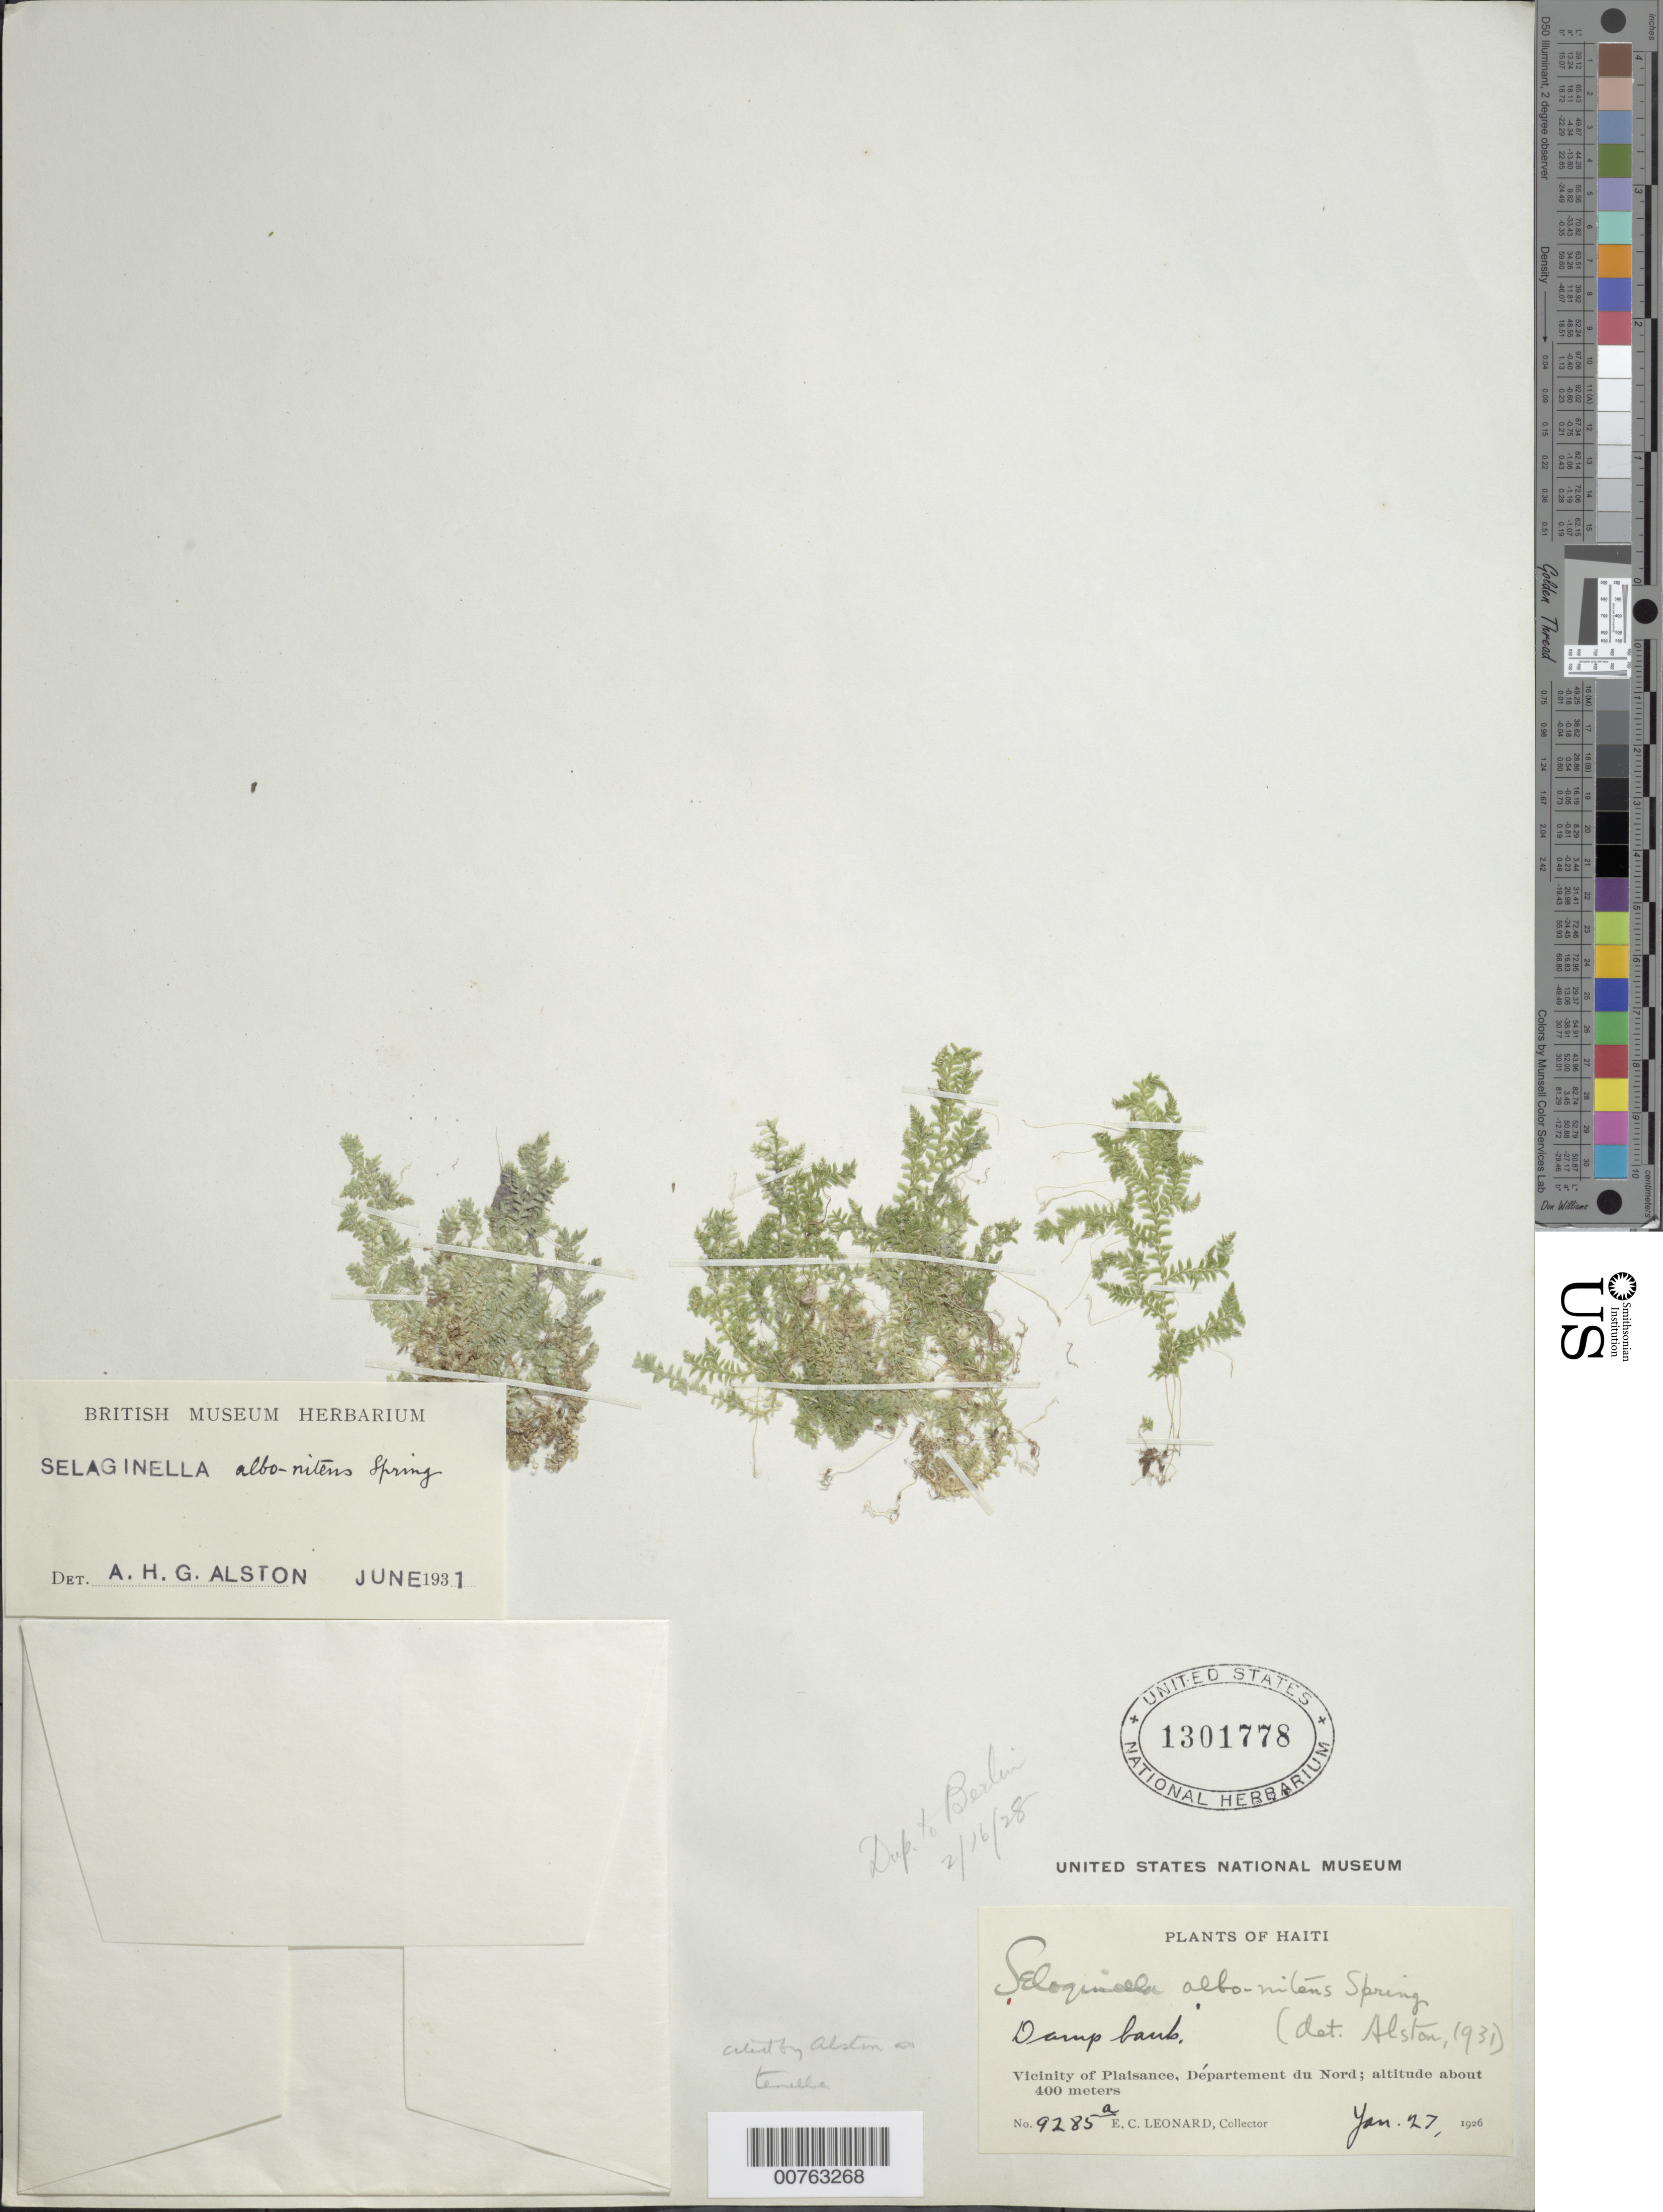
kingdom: Plantae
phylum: Tracheophyta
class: Lycopodiopsida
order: Selaginellales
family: Selaginellaceae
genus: Selaginella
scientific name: Selaginella tenella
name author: (P. Beauv.) Spring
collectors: E. C. Leonard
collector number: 9285a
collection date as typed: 27 Jan 1926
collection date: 1926-01-27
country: Haiti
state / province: Nord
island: Hispaniola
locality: Vicinity of Plaisance, Departement du Nord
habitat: Damp banks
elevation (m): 400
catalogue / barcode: US 1301778